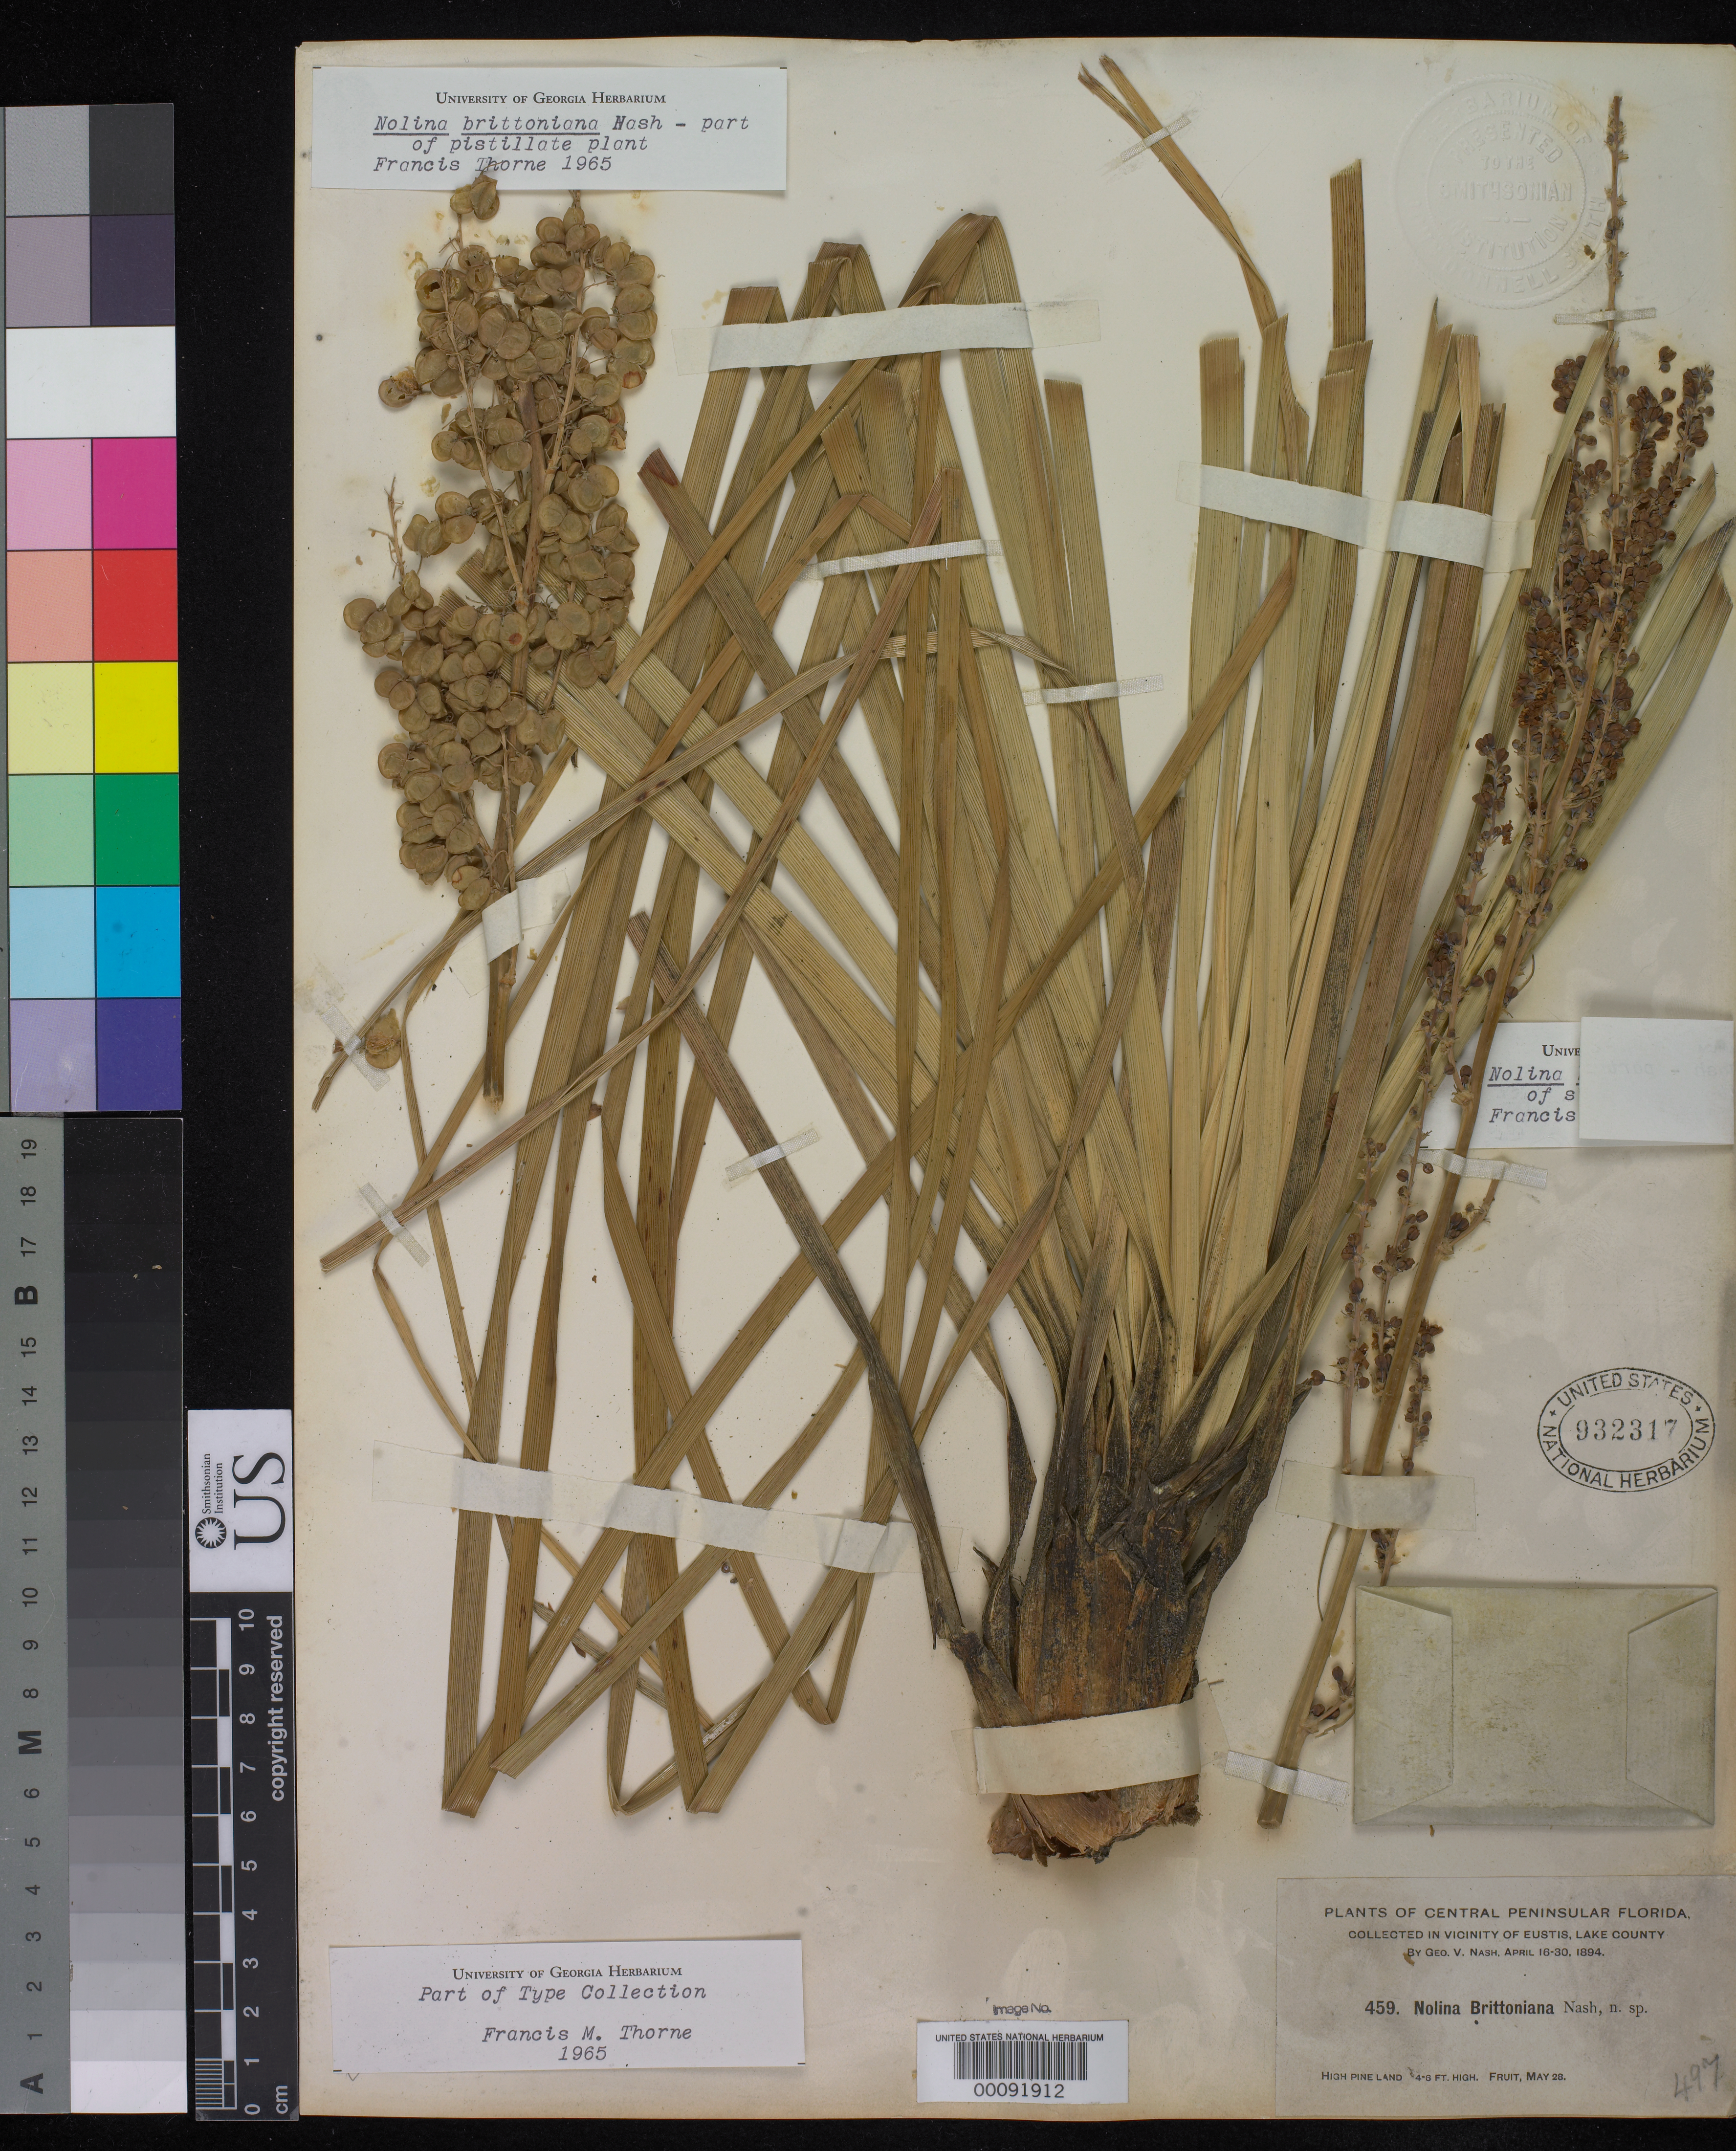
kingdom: Plantae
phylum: Tracheophyta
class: Liliopsida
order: Asparagales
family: Asparagaceae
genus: Nolina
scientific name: Nolina brittoniana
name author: Nash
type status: Isotype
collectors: G. V. Nash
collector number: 459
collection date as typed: Apr 1894 and 28 May 1894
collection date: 1894-04,1894-05-28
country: United States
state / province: Florida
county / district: Lake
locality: Eustis.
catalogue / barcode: US 932317